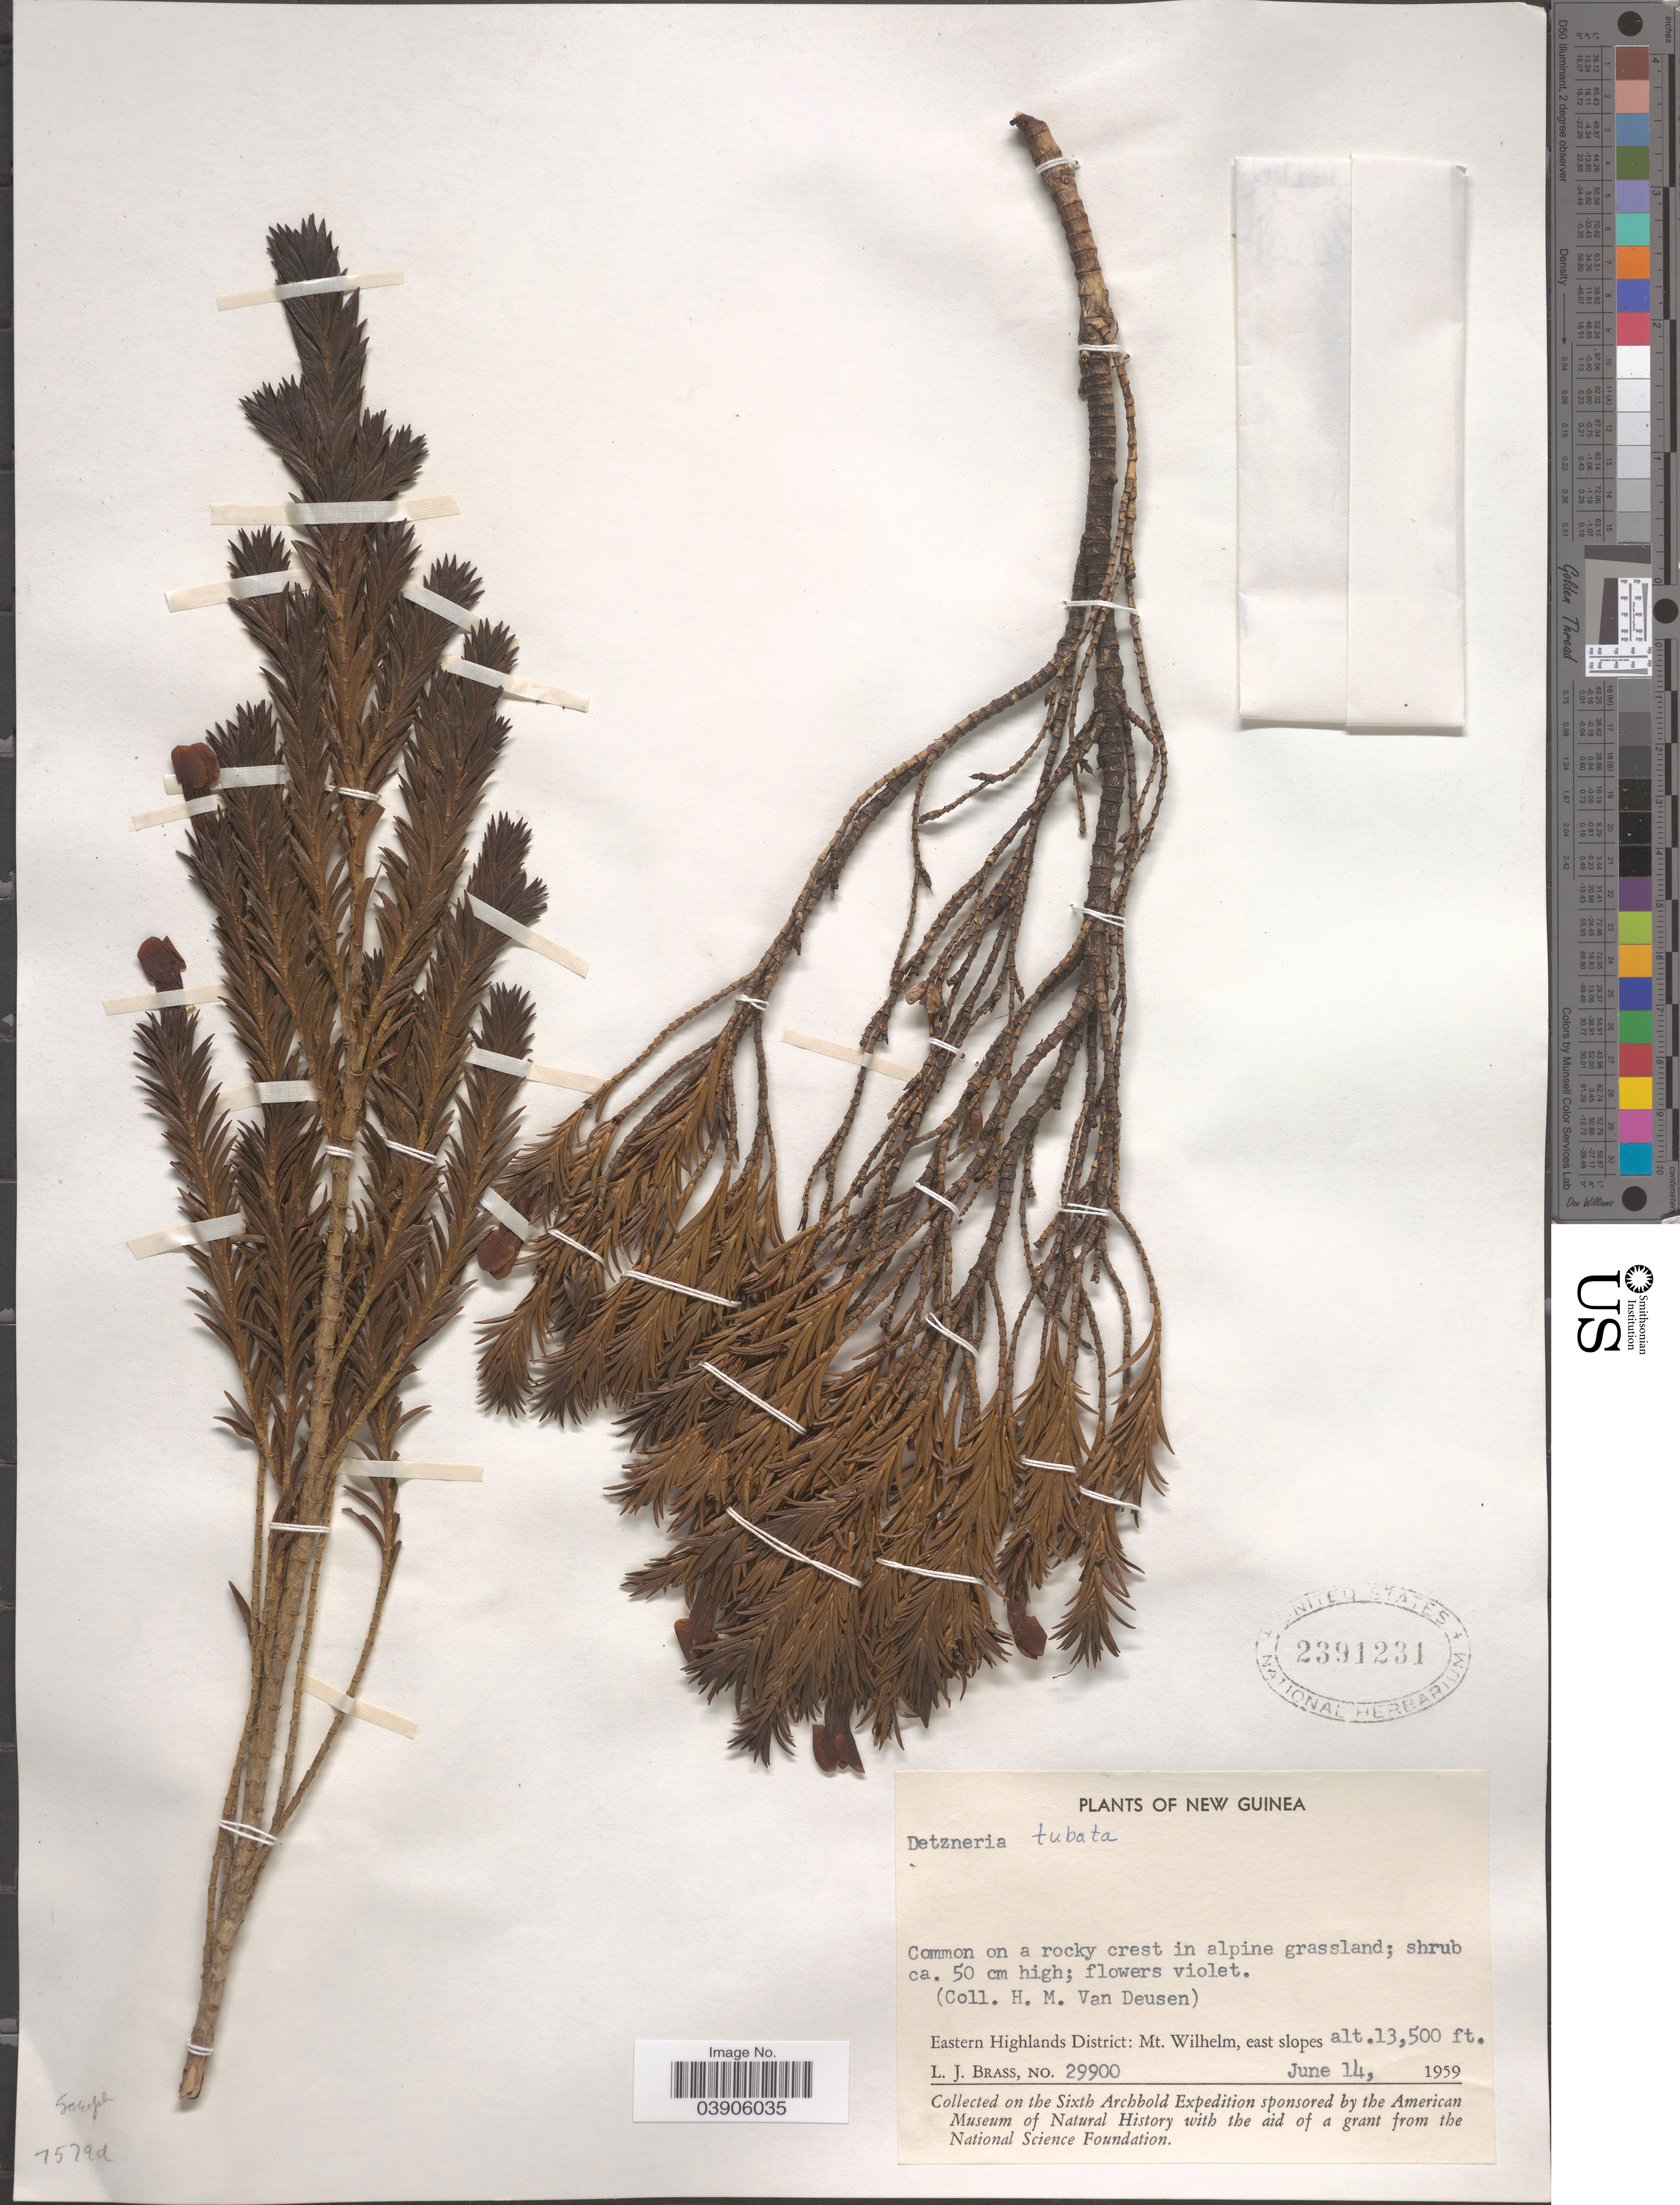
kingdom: Plantae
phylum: Tracheophyta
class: Magnoliopsida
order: Lamiales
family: Plantaginaceae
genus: Detzneria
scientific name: Detzneria tubata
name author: Diels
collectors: H. Van Deusen & L. J. Brass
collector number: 29900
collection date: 1959-06-14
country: Papua New Guinea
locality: New Guinea. Eastern Highlands District: Mt. Wilhelm, east slopes.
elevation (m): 4115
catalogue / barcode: US 2391231